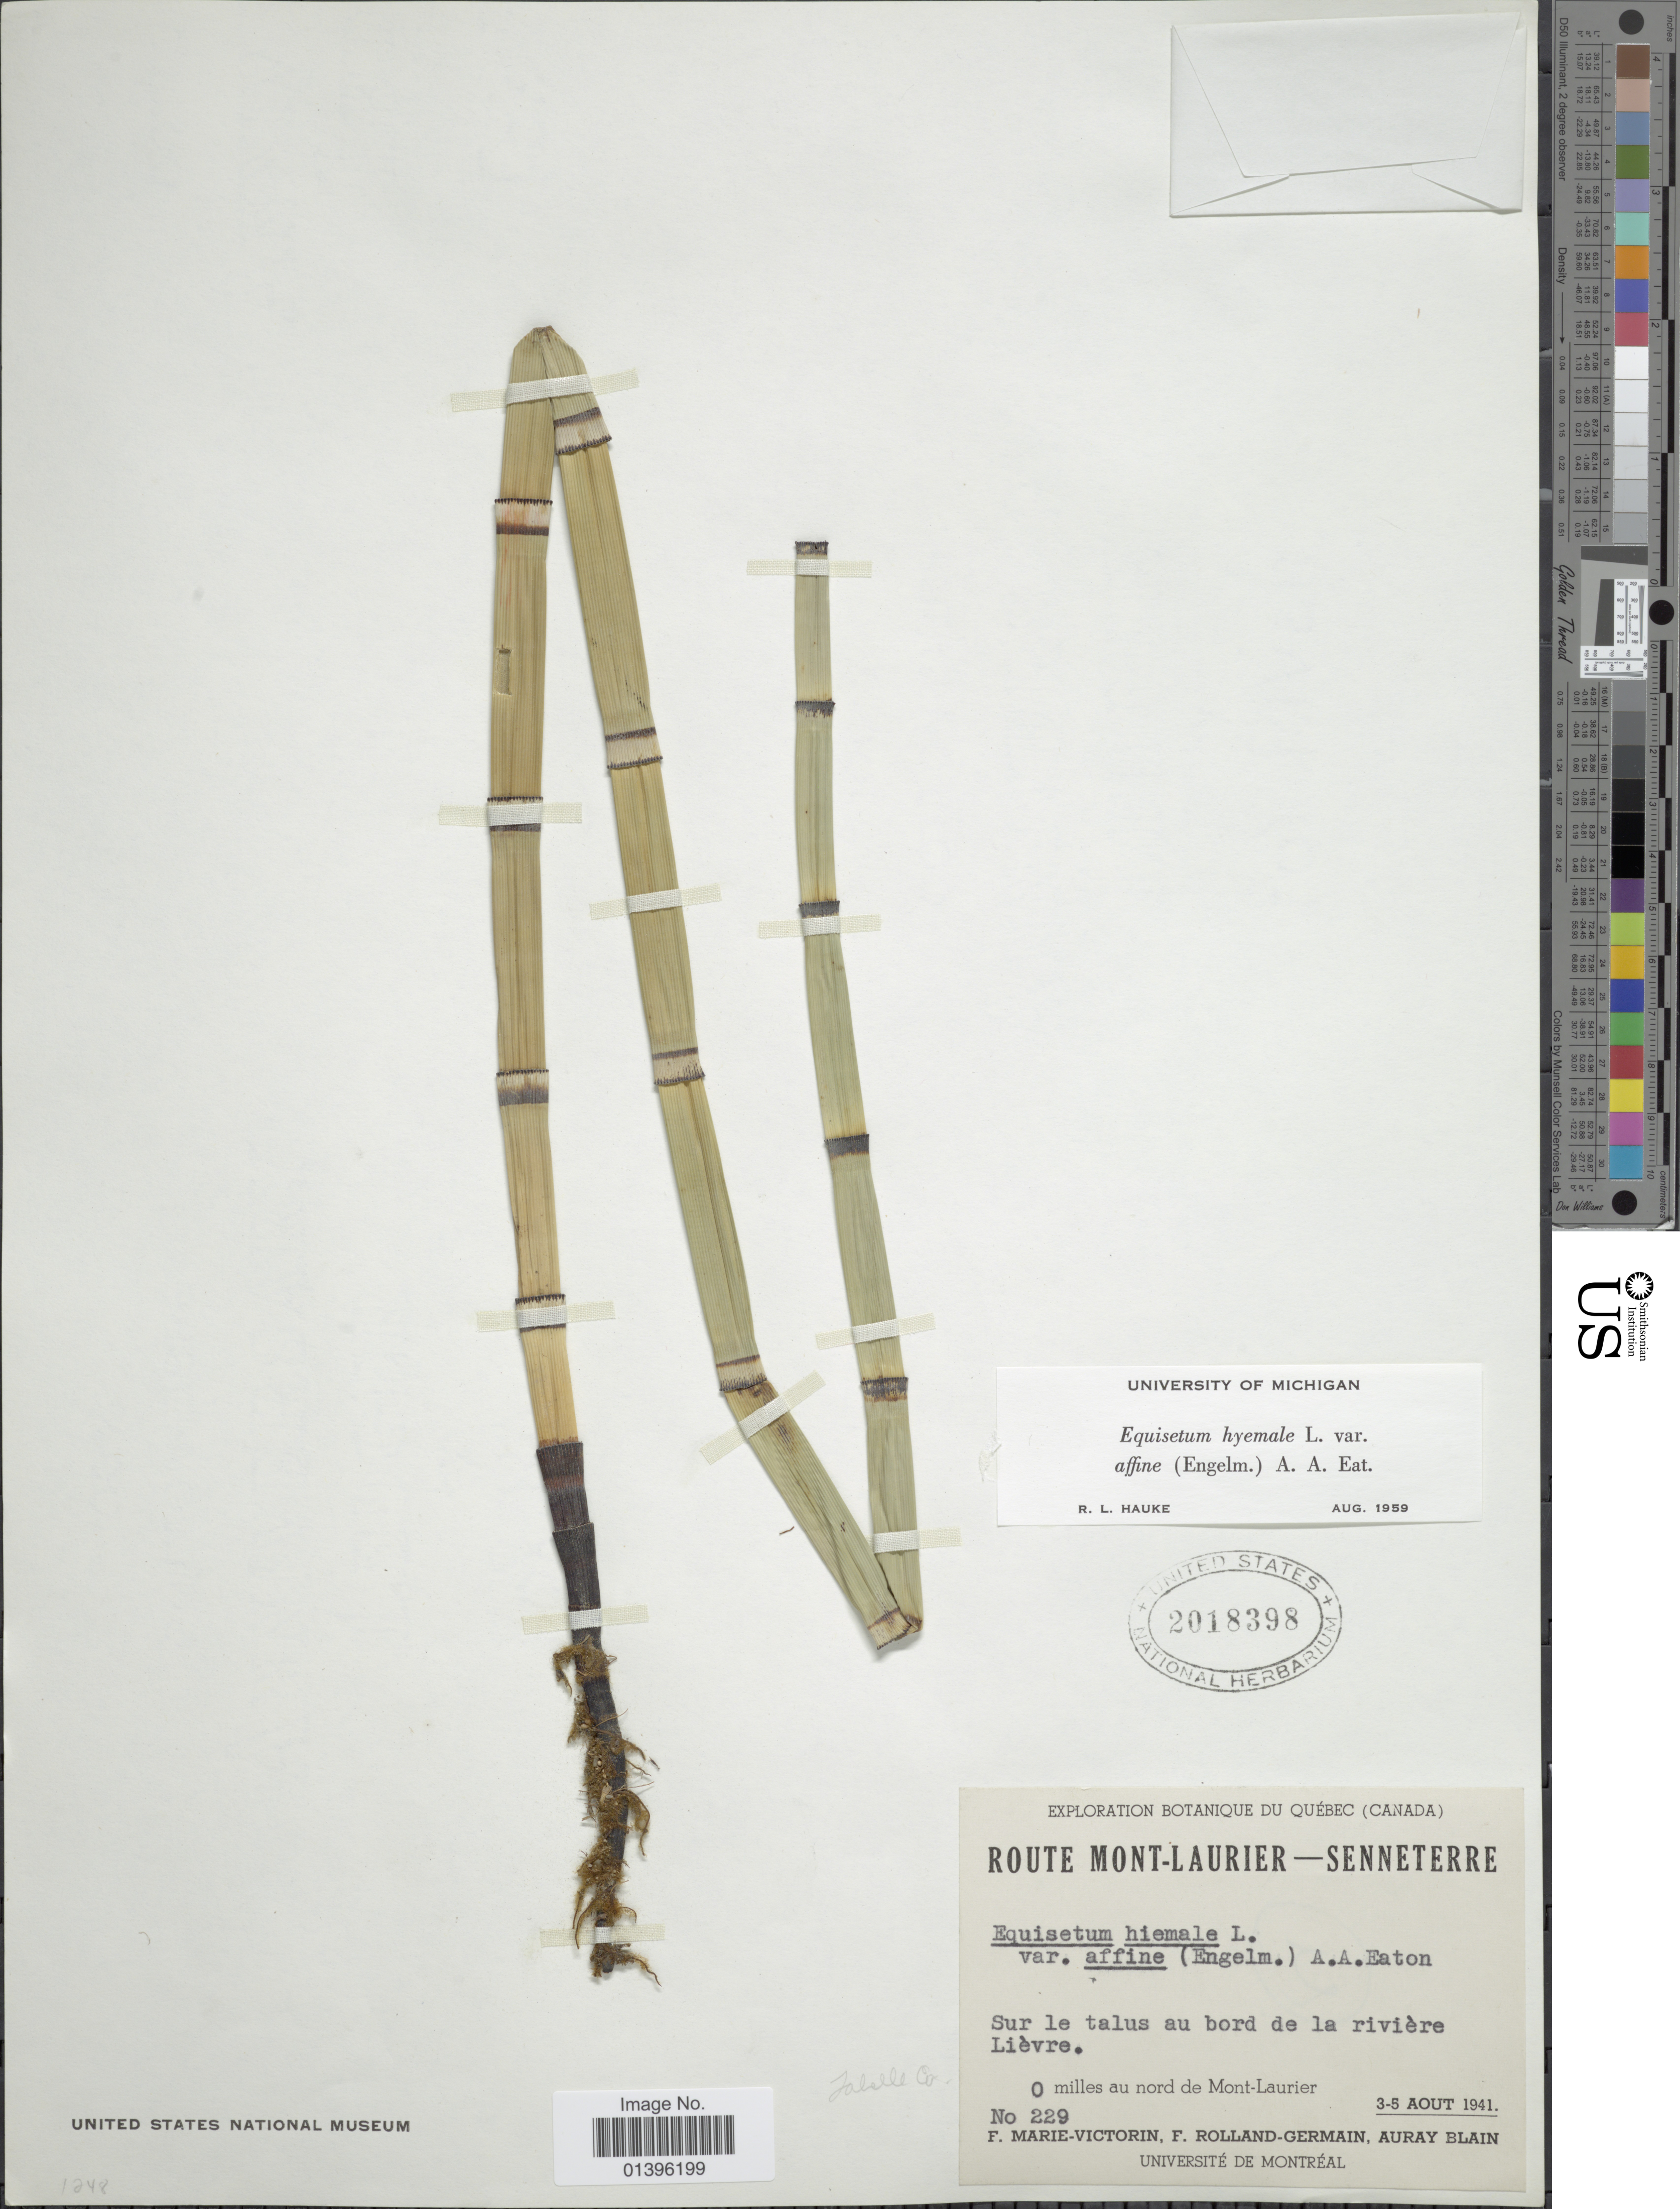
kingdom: Plantae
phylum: Tracheophyta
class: Polypodiopsida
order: Equisetales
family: Equisetaceae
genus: Equisetum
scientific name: Equisetum hyemale var. affine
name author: (Engelm.) A.A. Eaton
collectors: Fr. Marie-Victorin, Rolland-Germain & A. Blain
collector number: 229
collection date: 1941-08-03/1941-08-05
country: Canada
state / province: Quebec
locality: Route Mont-Laurier - Senneterre. Sur le talus au bord de la rivière Lièvre. 0 milles au nord de Mont-Laurier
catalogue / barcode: US 2018398